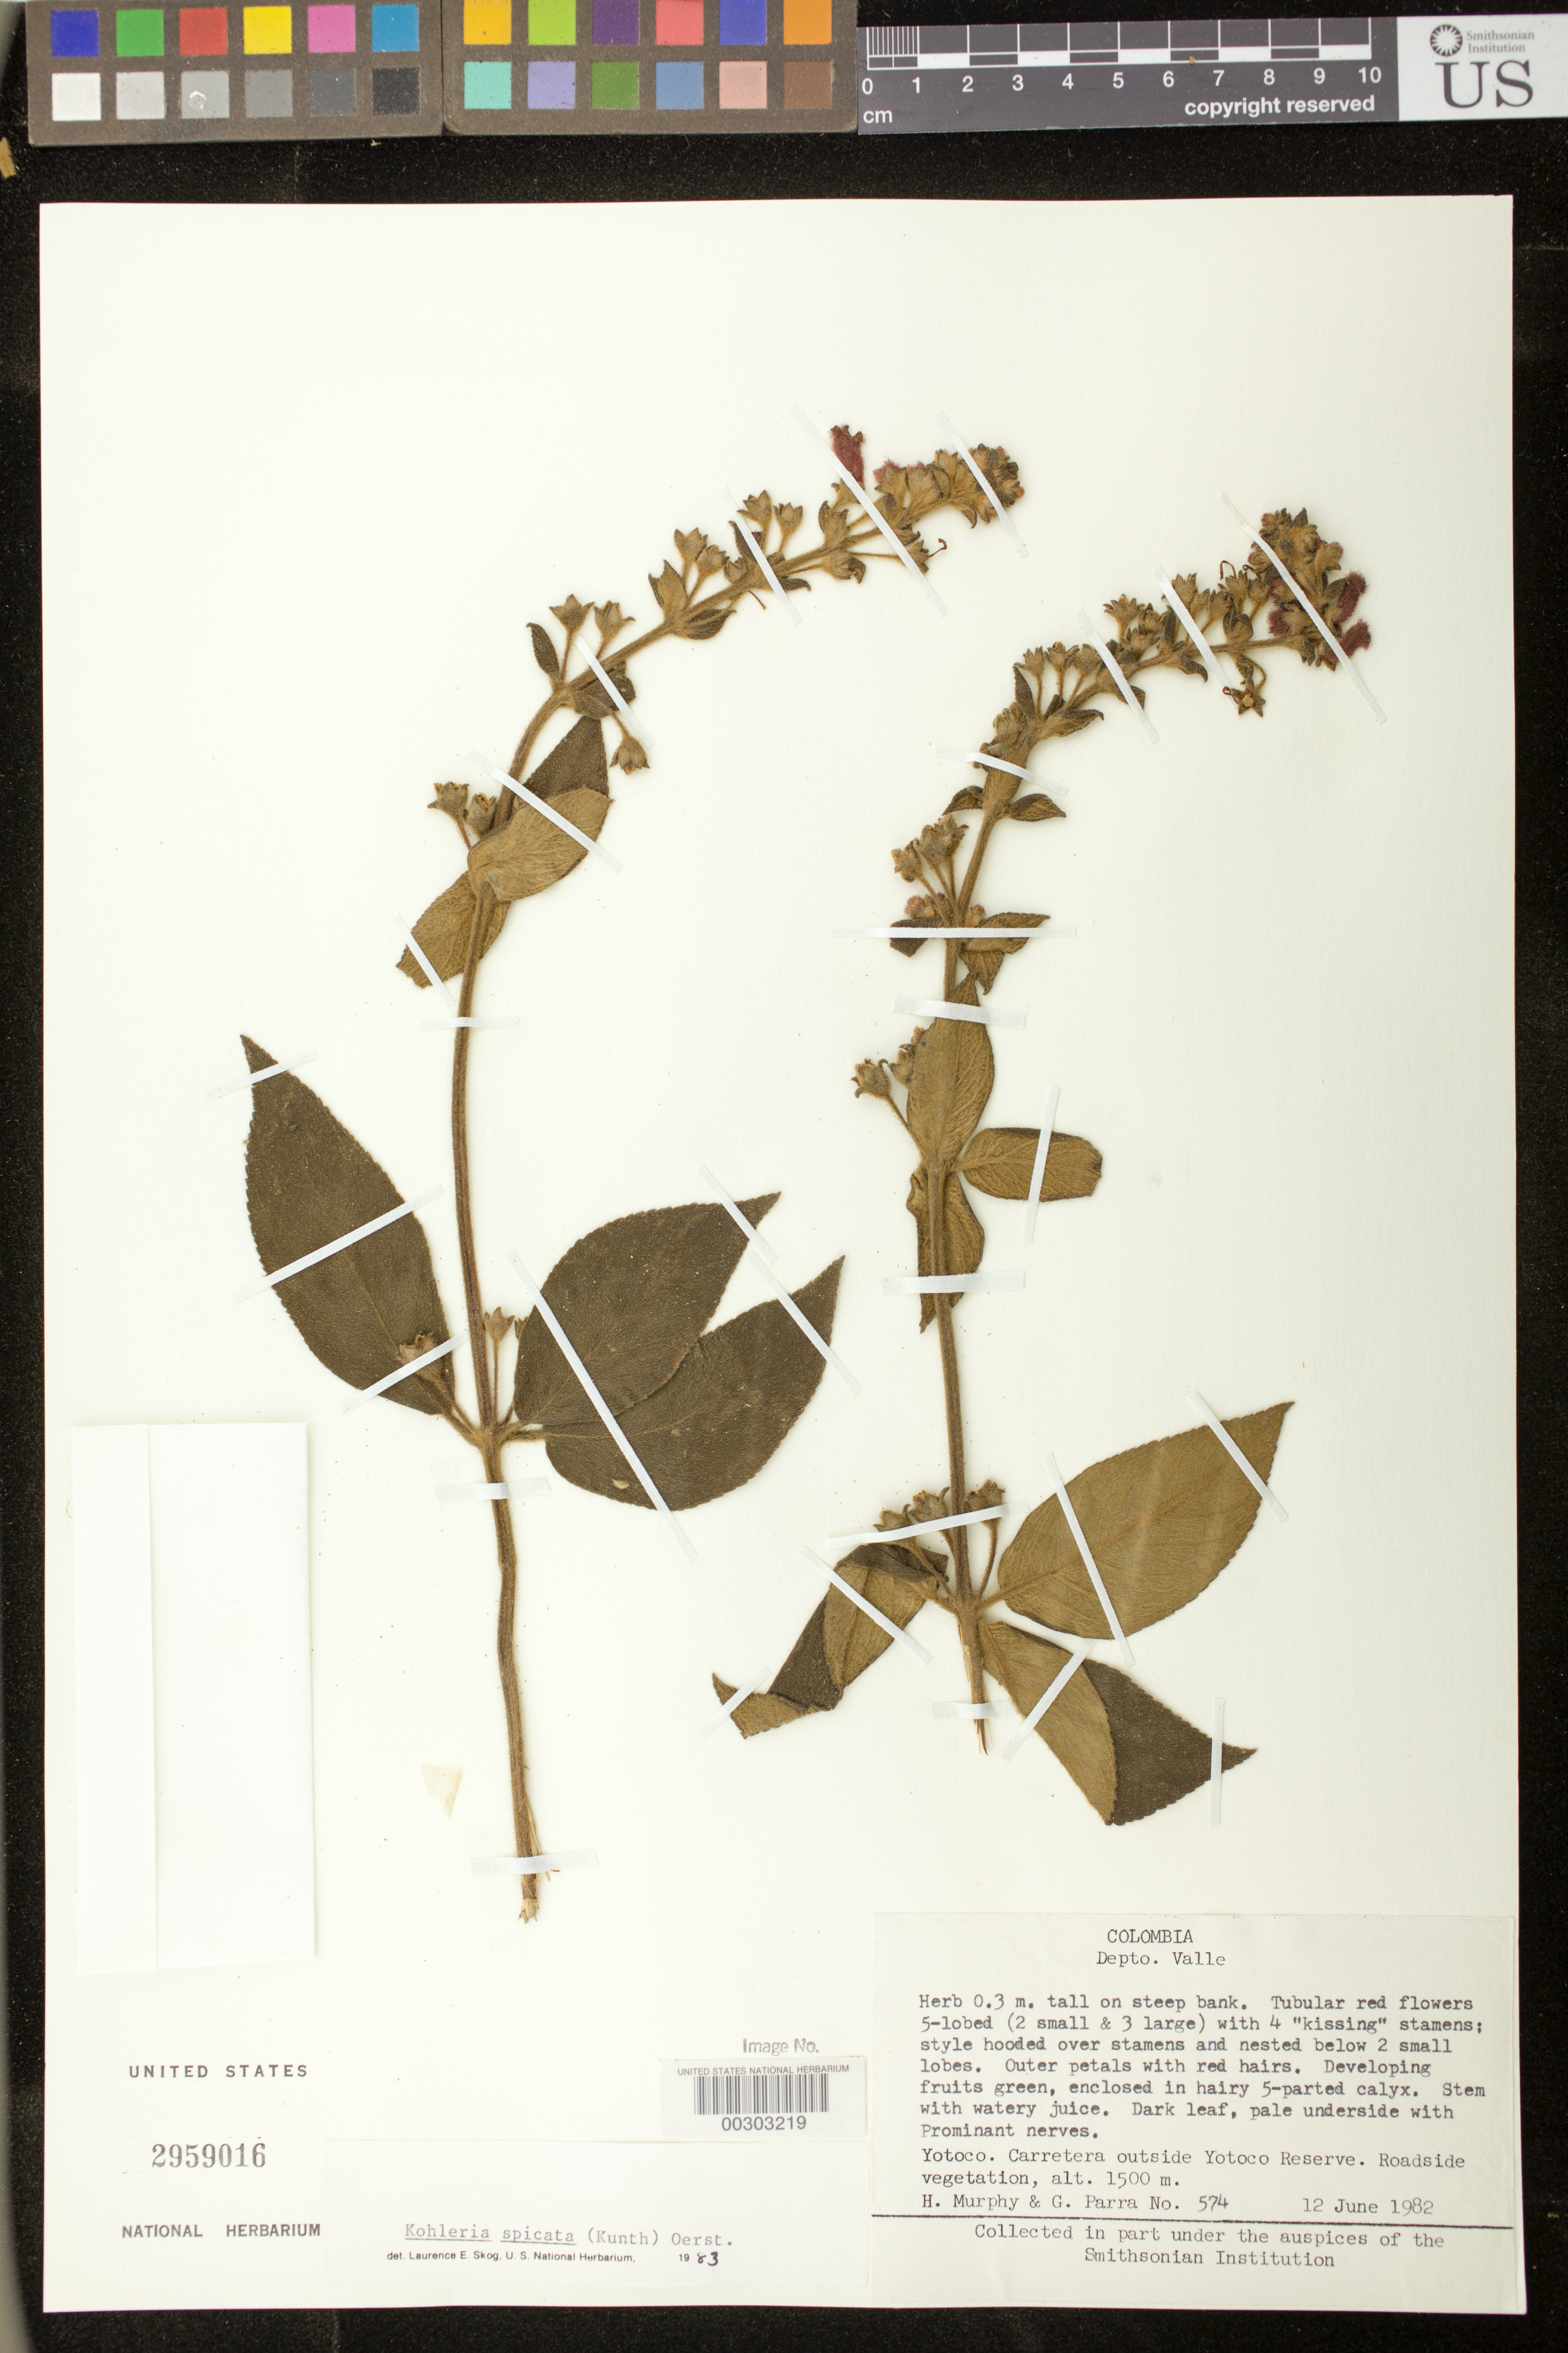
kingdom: Plantae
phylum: Tracheophyta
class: Magnoliopsida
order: Lamiales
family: Gesneriaceae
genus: Kohleria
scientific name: Kohleria spicata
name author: (Kunth) Oerst.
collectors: H. Murphy & G. Parra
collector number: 574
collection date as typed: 12 Jun 1982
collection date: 1982-06-12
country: Colombia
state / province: Valle del Cauca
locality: Yotoco, carretera outside Yotoco Reserve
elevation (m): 1500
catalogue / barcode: US 2959016